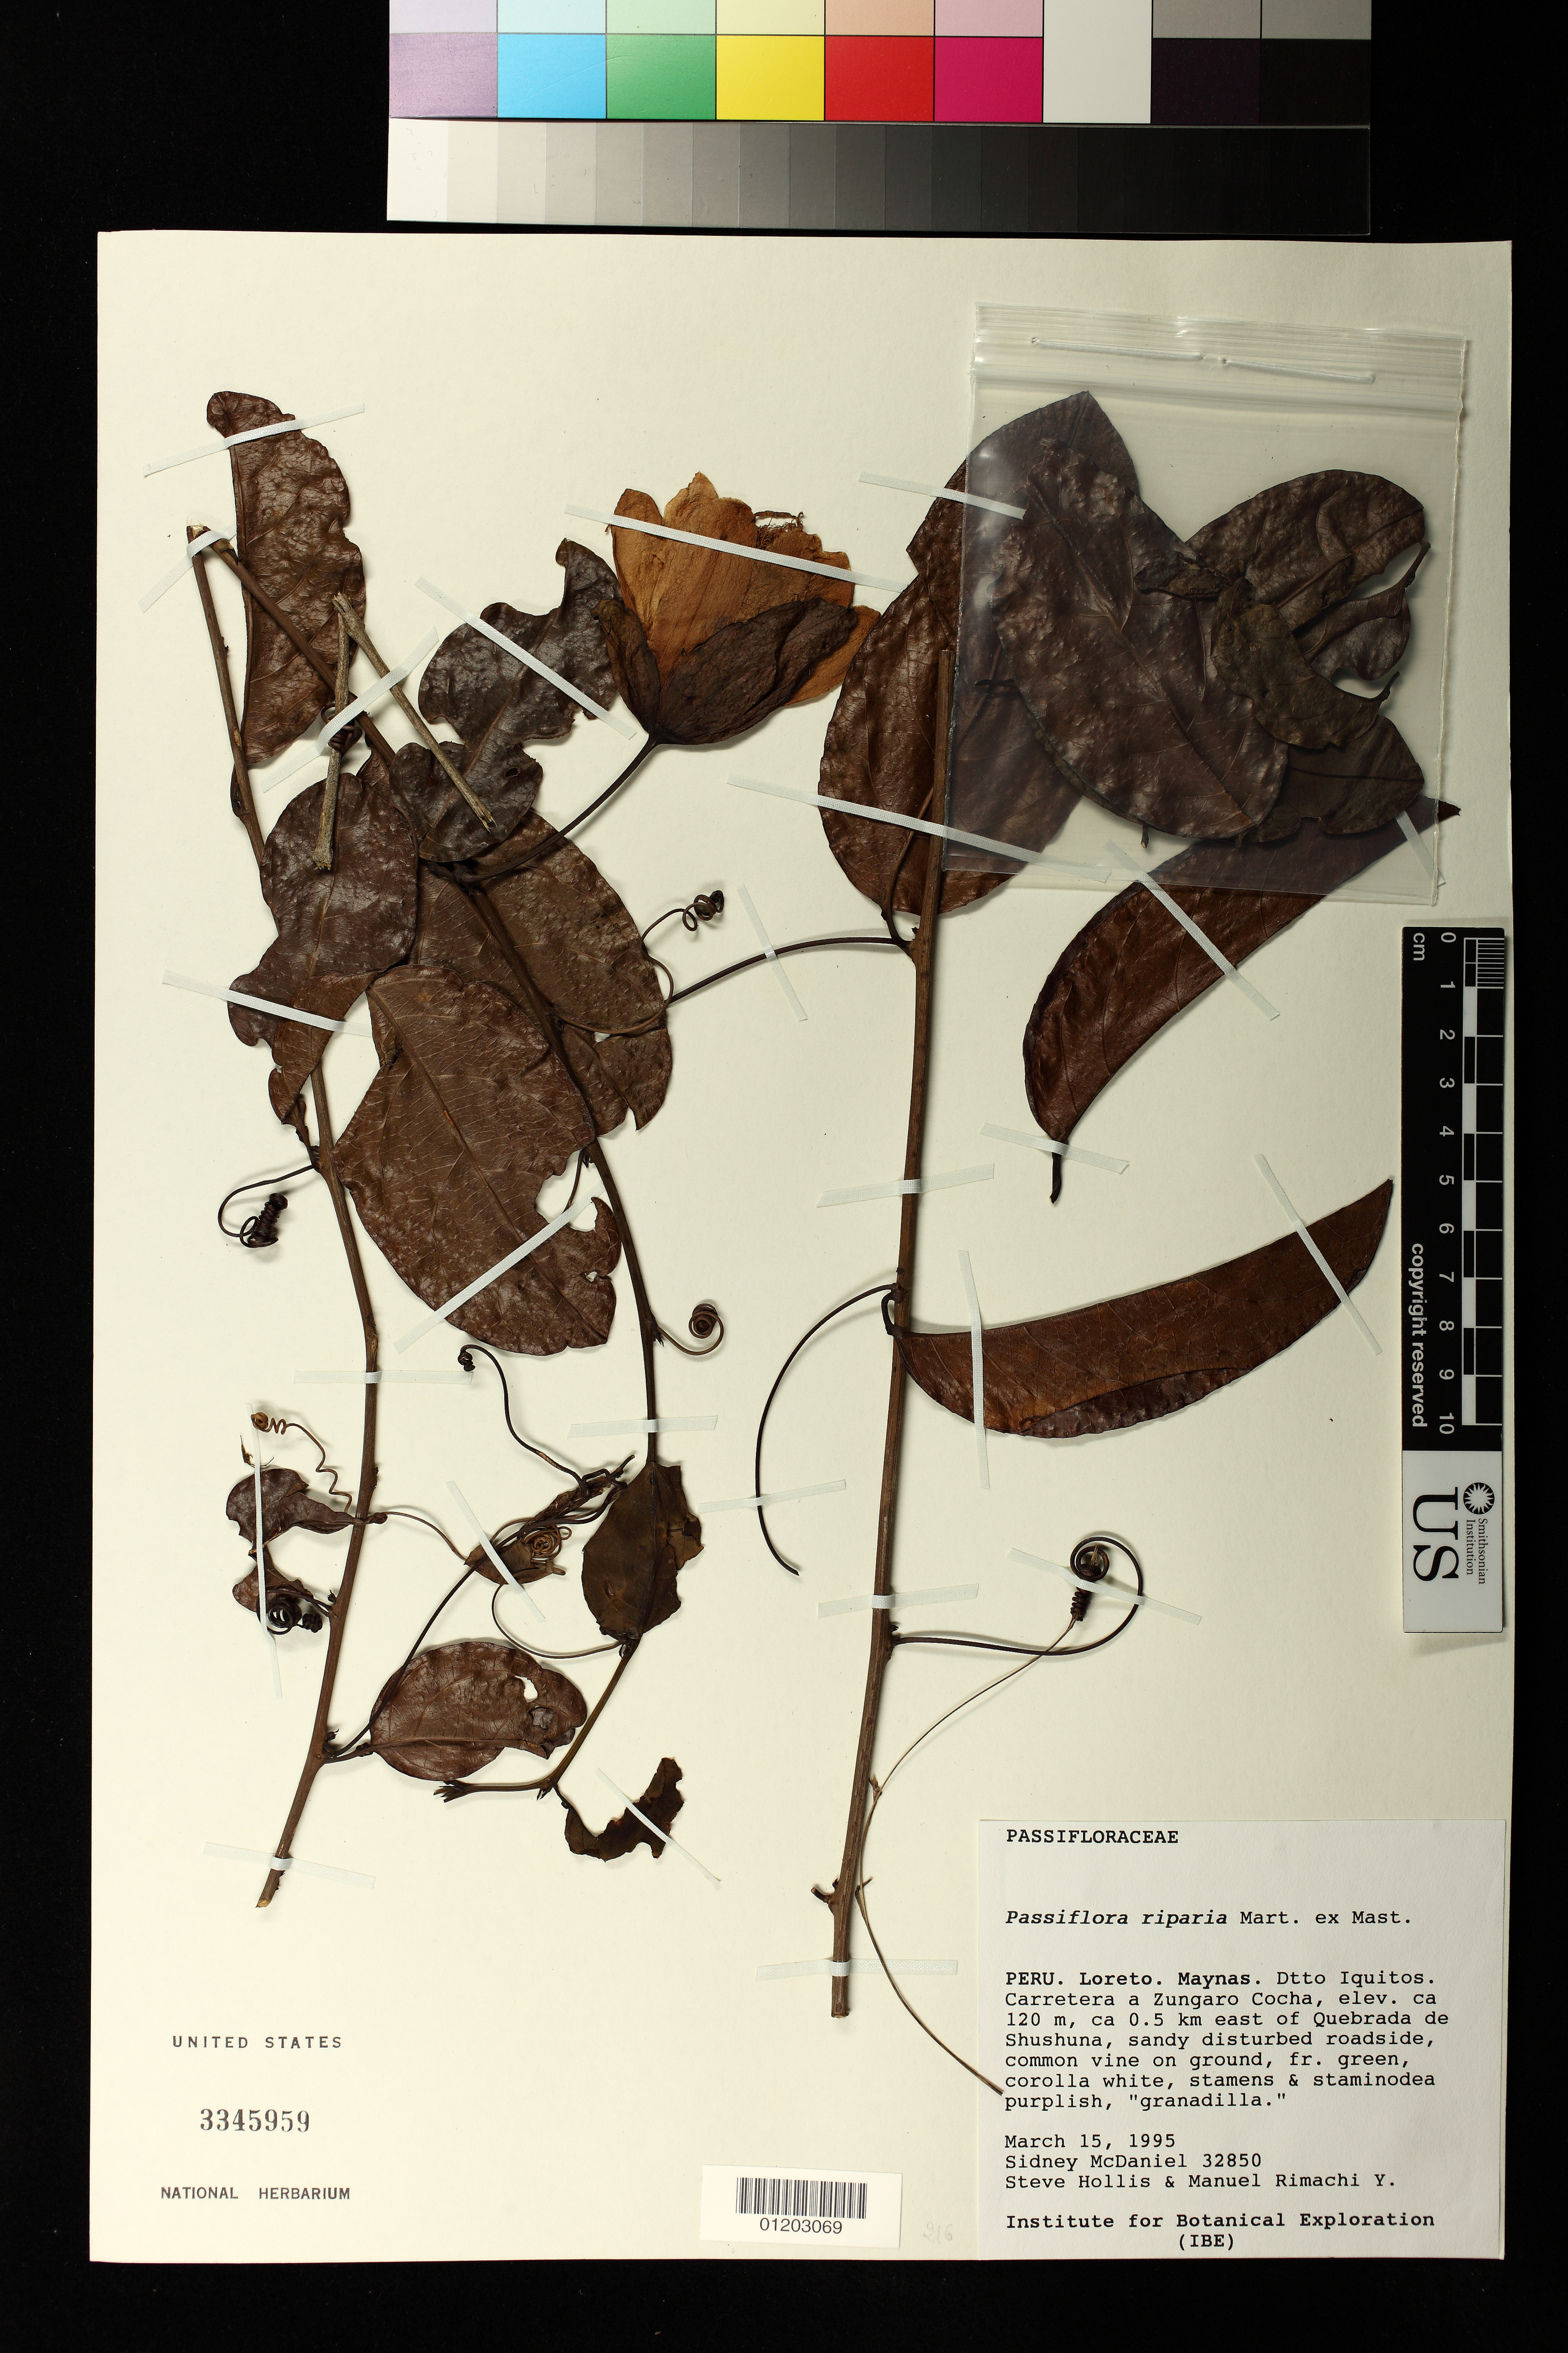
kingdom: Plantae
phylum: Tracheophyta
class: Magnoliopsida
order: Malpighiales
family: Passifloraceae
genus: Passiflora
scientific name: Passiflora riparia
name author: Mart. ex Mast.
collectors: S. McDaniel, S. Hollis & M. Rimachi Y.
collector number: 32850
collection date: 1995-03-15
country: Peru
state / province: Loreto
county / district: Maynas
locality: Dtto Iquitos. Carretera a Zungaro Cocha, ca 0.5 km east of Quebrada de Shushuna, sandy disturbed roadside,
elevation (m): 120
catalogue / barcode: US 3345959